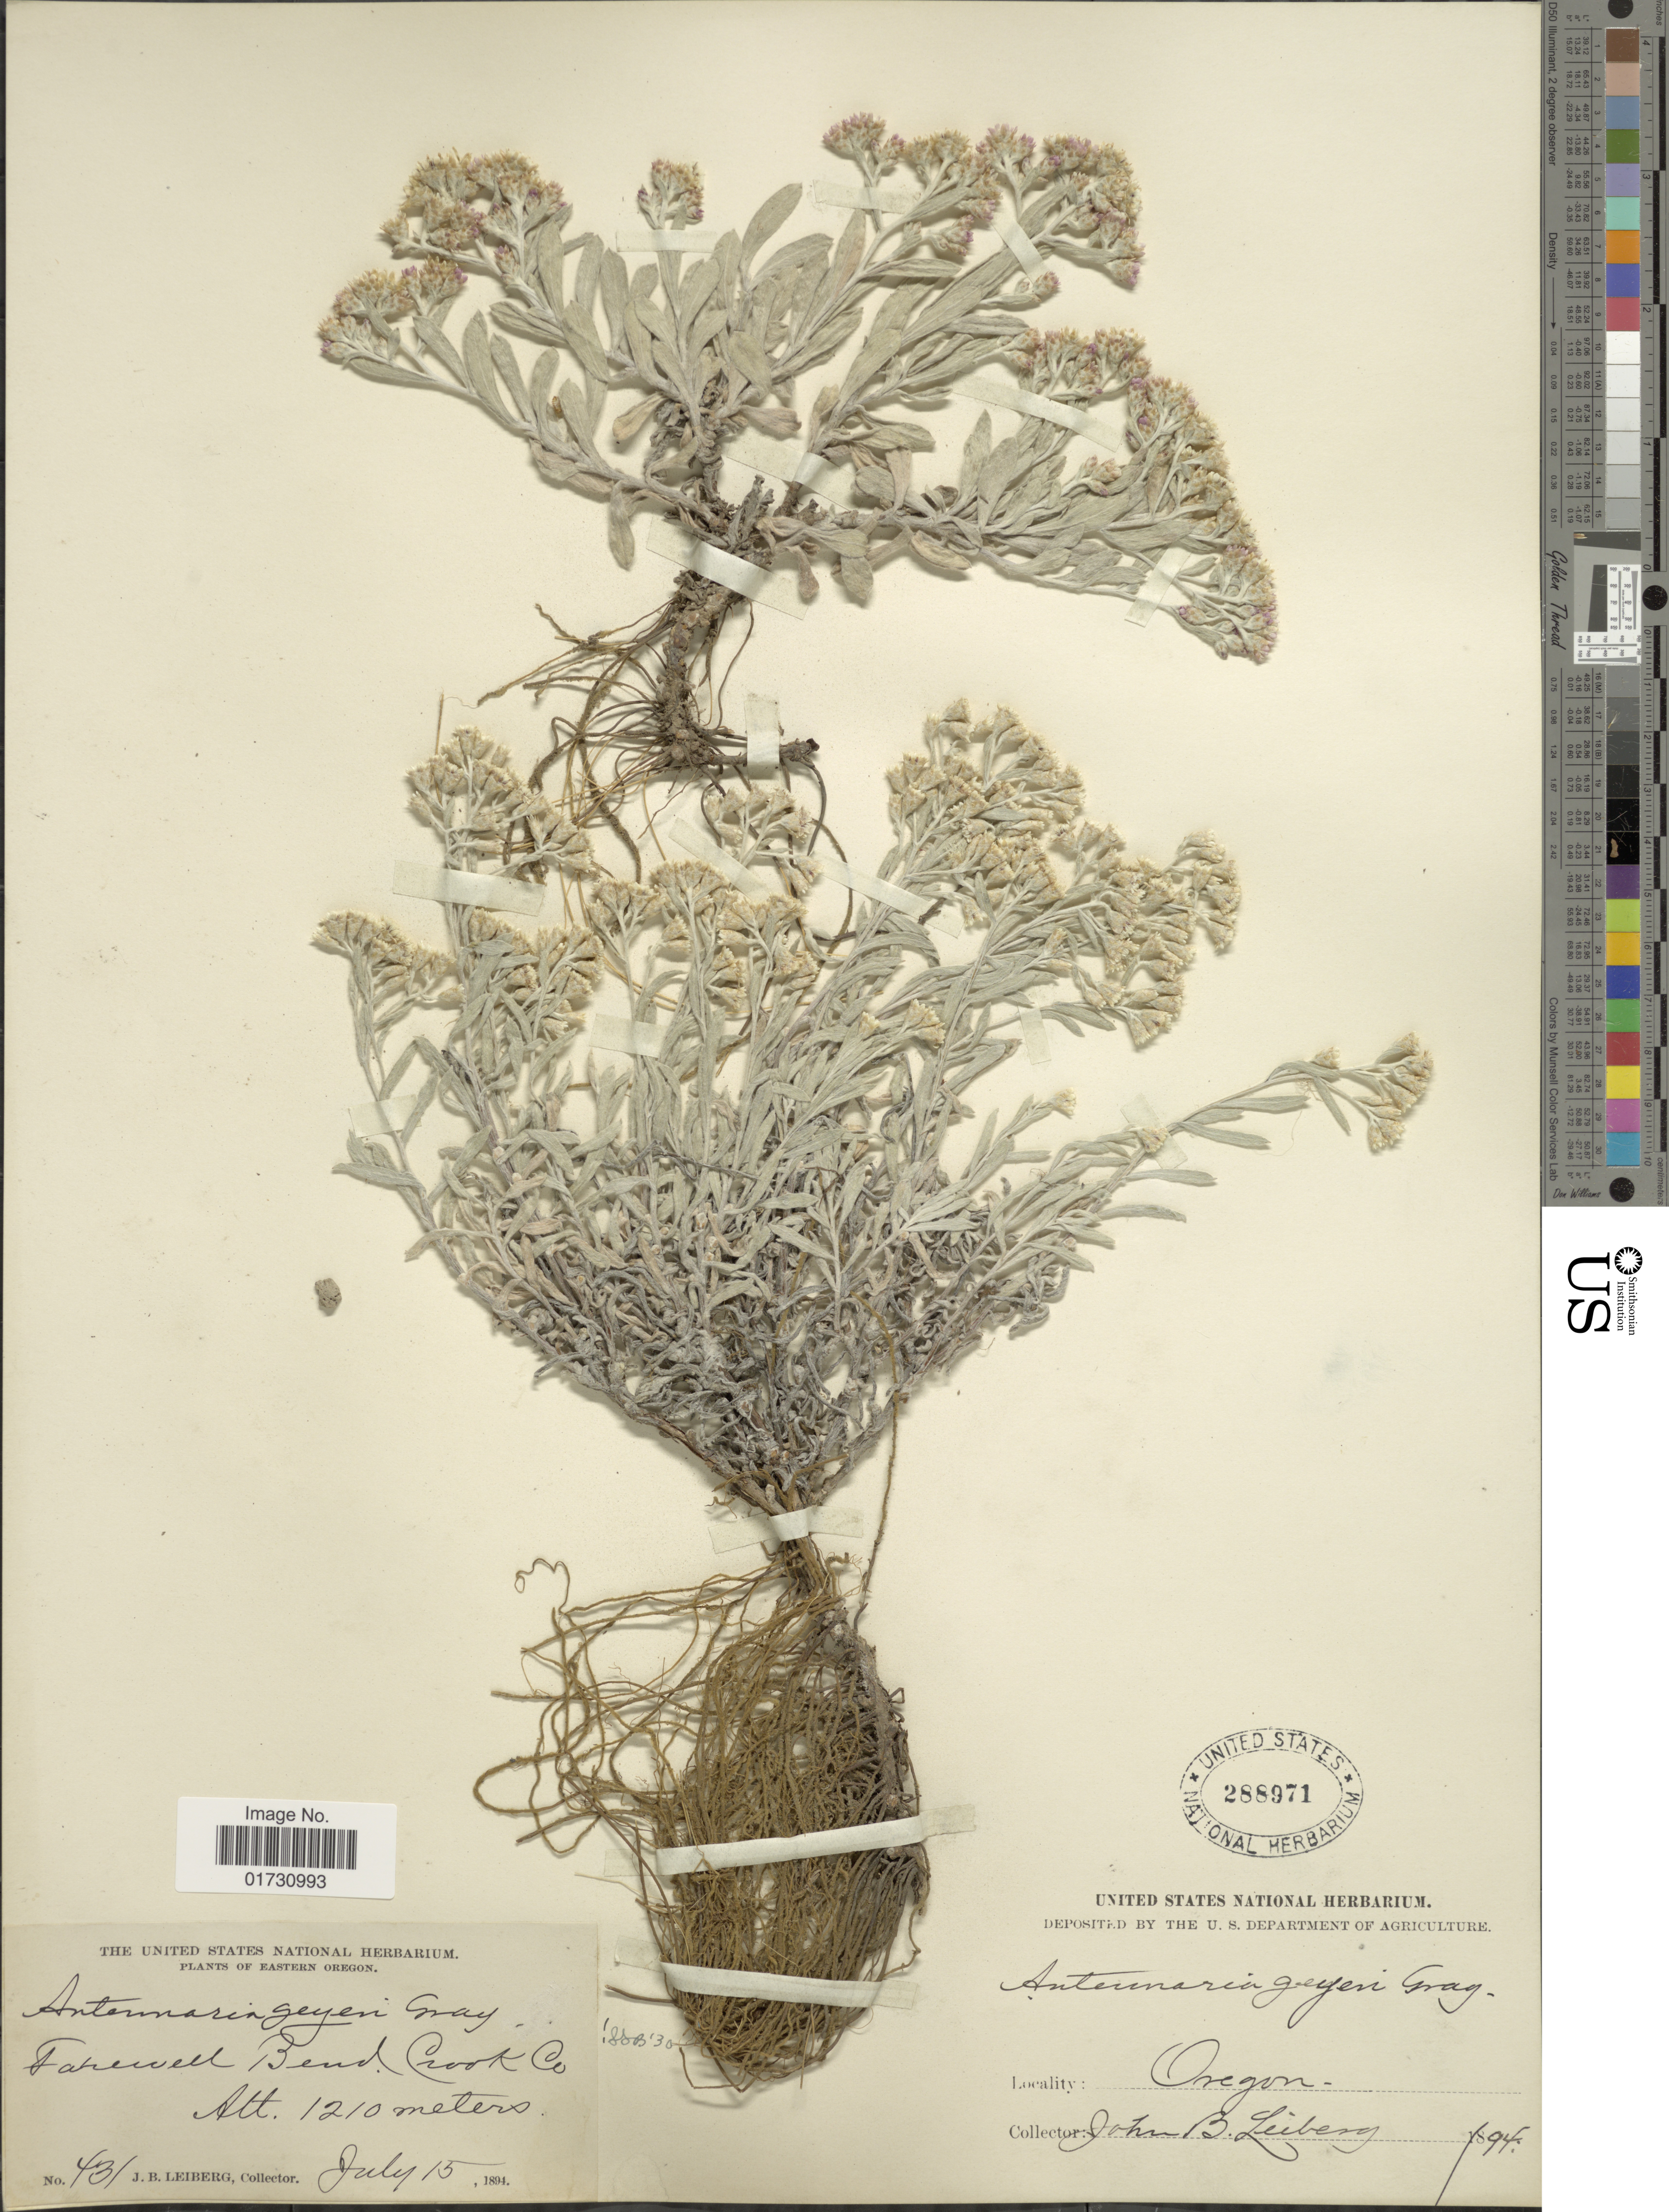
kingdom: Plantae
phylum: Tracheophyta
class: Magnoliopsida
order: Asterales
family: Asteraceae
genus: Antennaria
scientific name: Antennaria geyeri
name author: A. Gray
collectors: J. B. Leiberg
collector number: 431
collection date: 1894-07-15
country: United States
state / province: Oregon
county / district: Crook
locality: Eastern Oregon, Farewell Bend Crook Co.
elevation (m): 1210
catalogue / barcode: US 288971